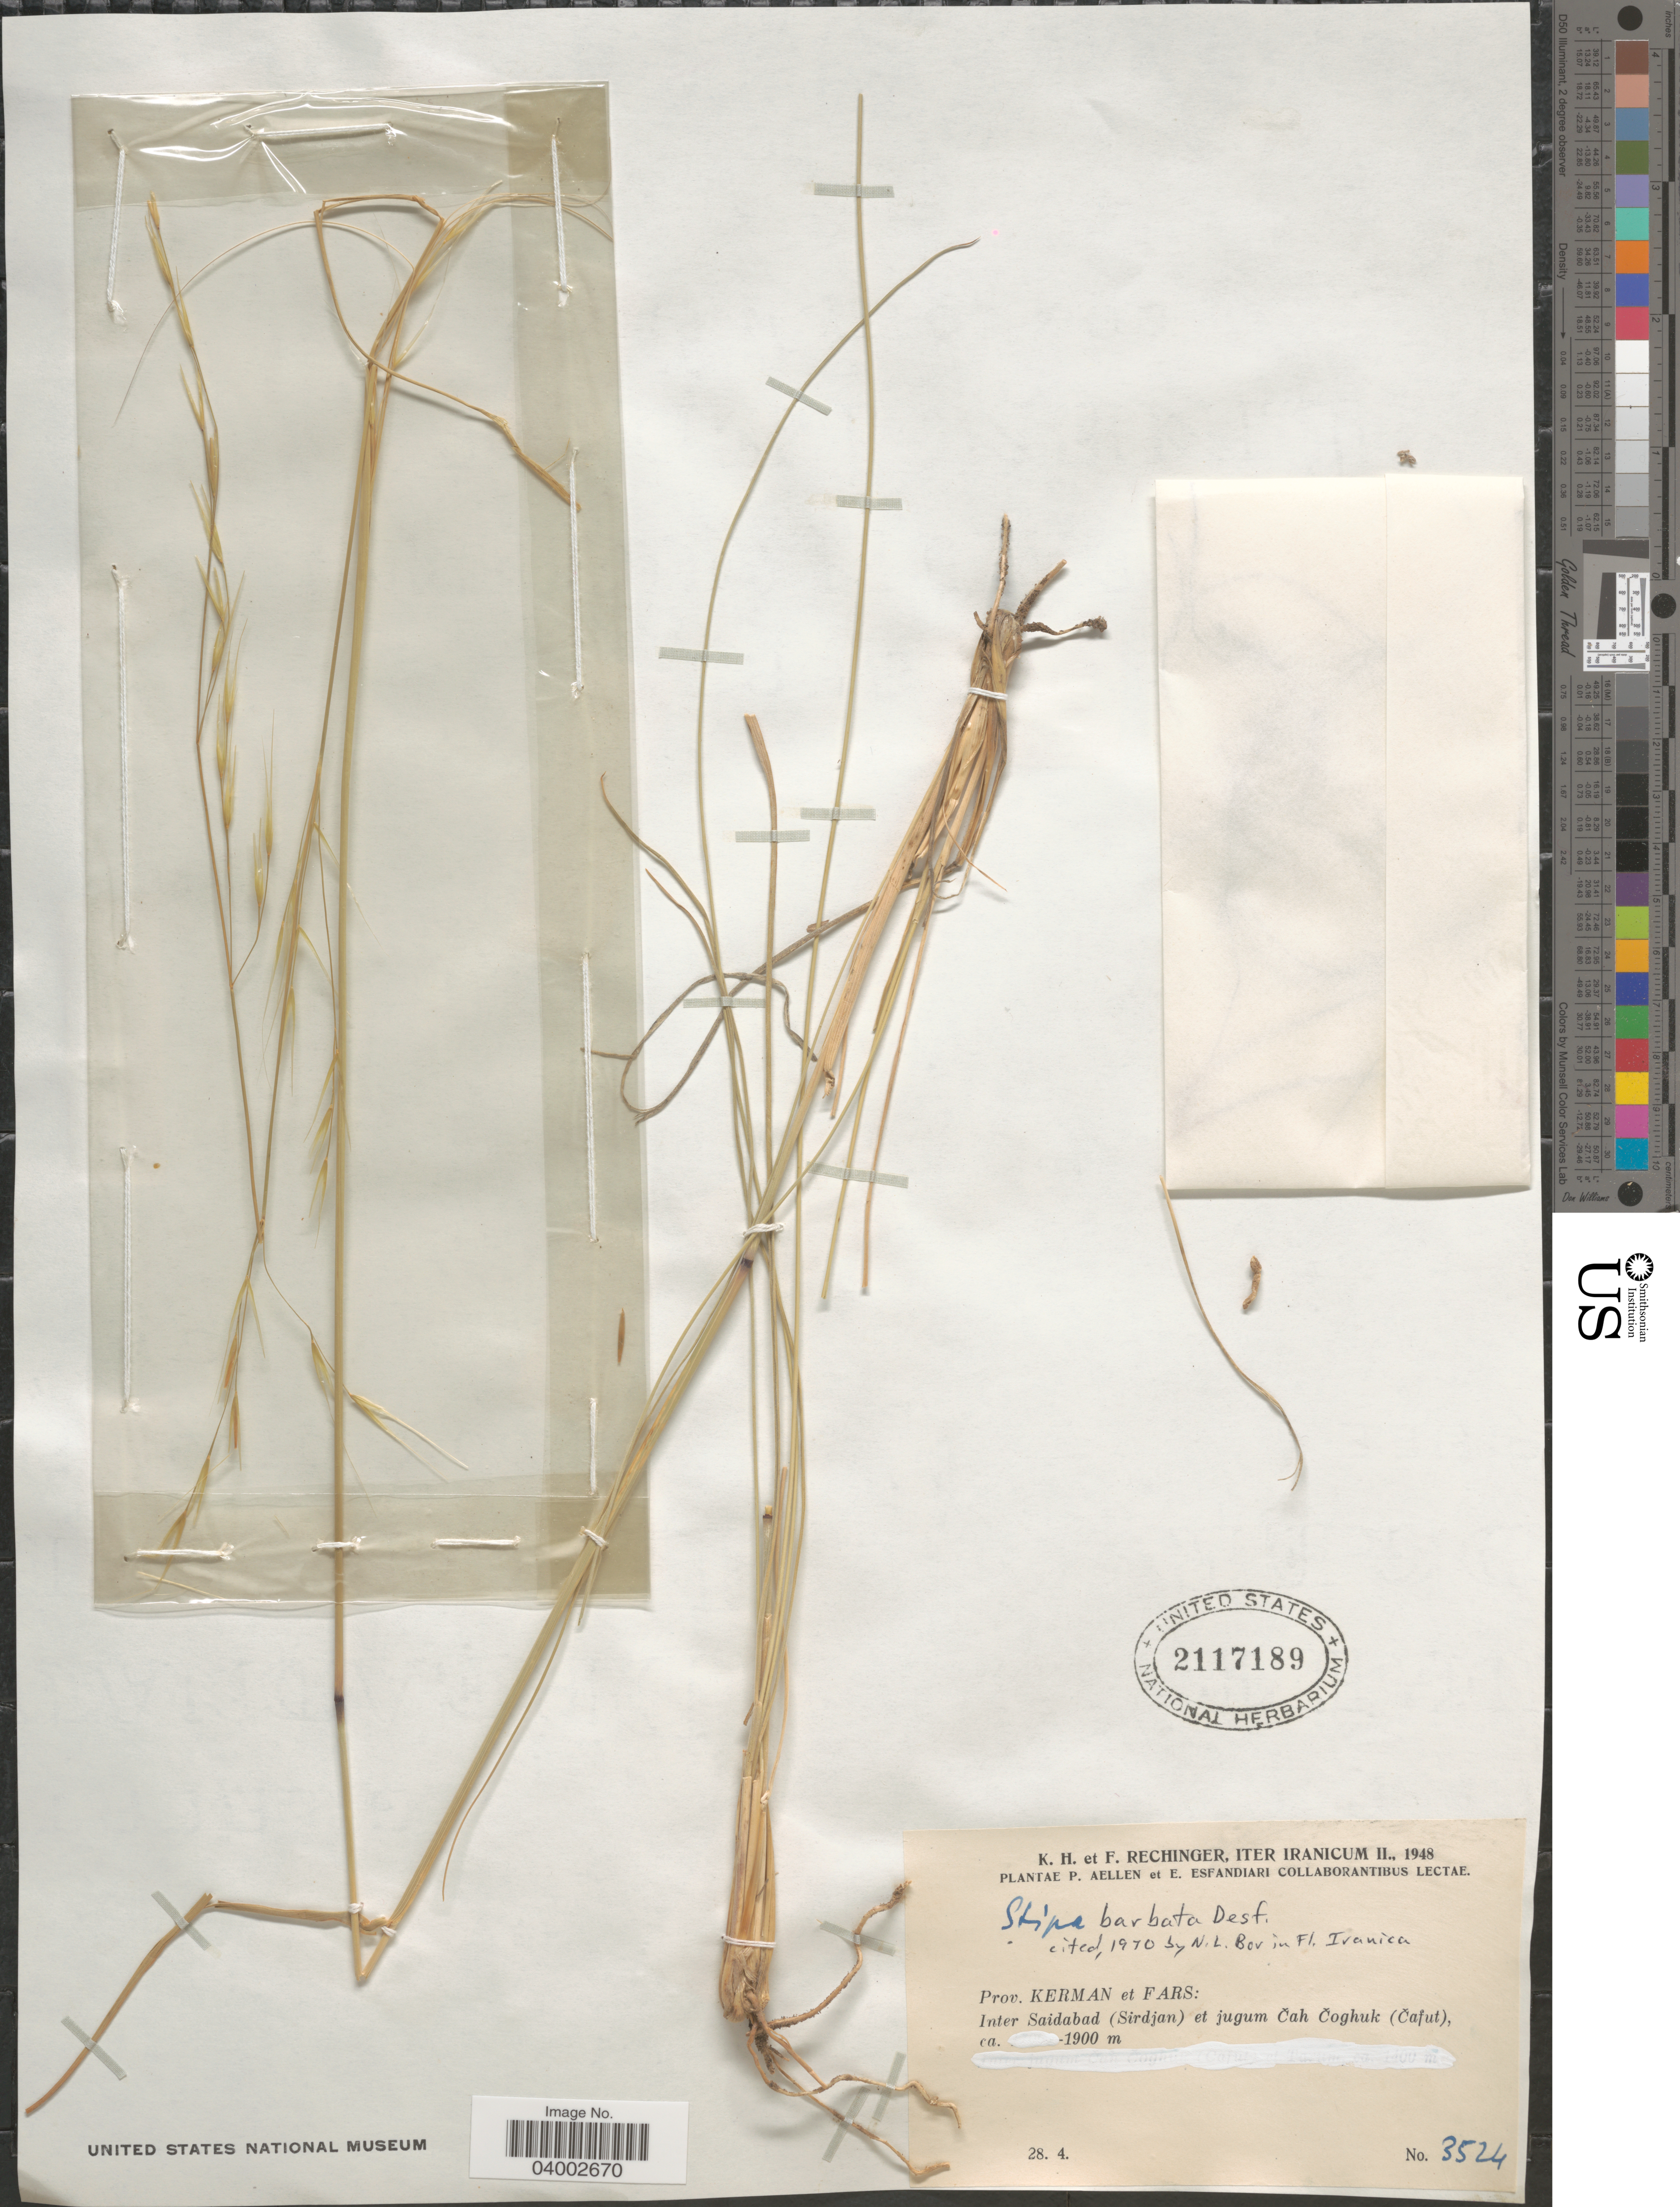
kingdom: Plantae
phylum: Tracheophyta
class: Liliopsida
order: Poales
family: Poaceae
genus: Stipa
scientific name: Stipa barbata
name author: Michx.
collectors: K. H. Rechinger & F. Rechinger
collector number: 3524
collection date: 1948-04-28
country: Iran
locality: Prov. Kerman et Fars: Inter Saidabad (Sirdjan) et jugum Čah Čoghuk (Čafut).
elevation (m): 1900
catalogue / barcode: US 2117189